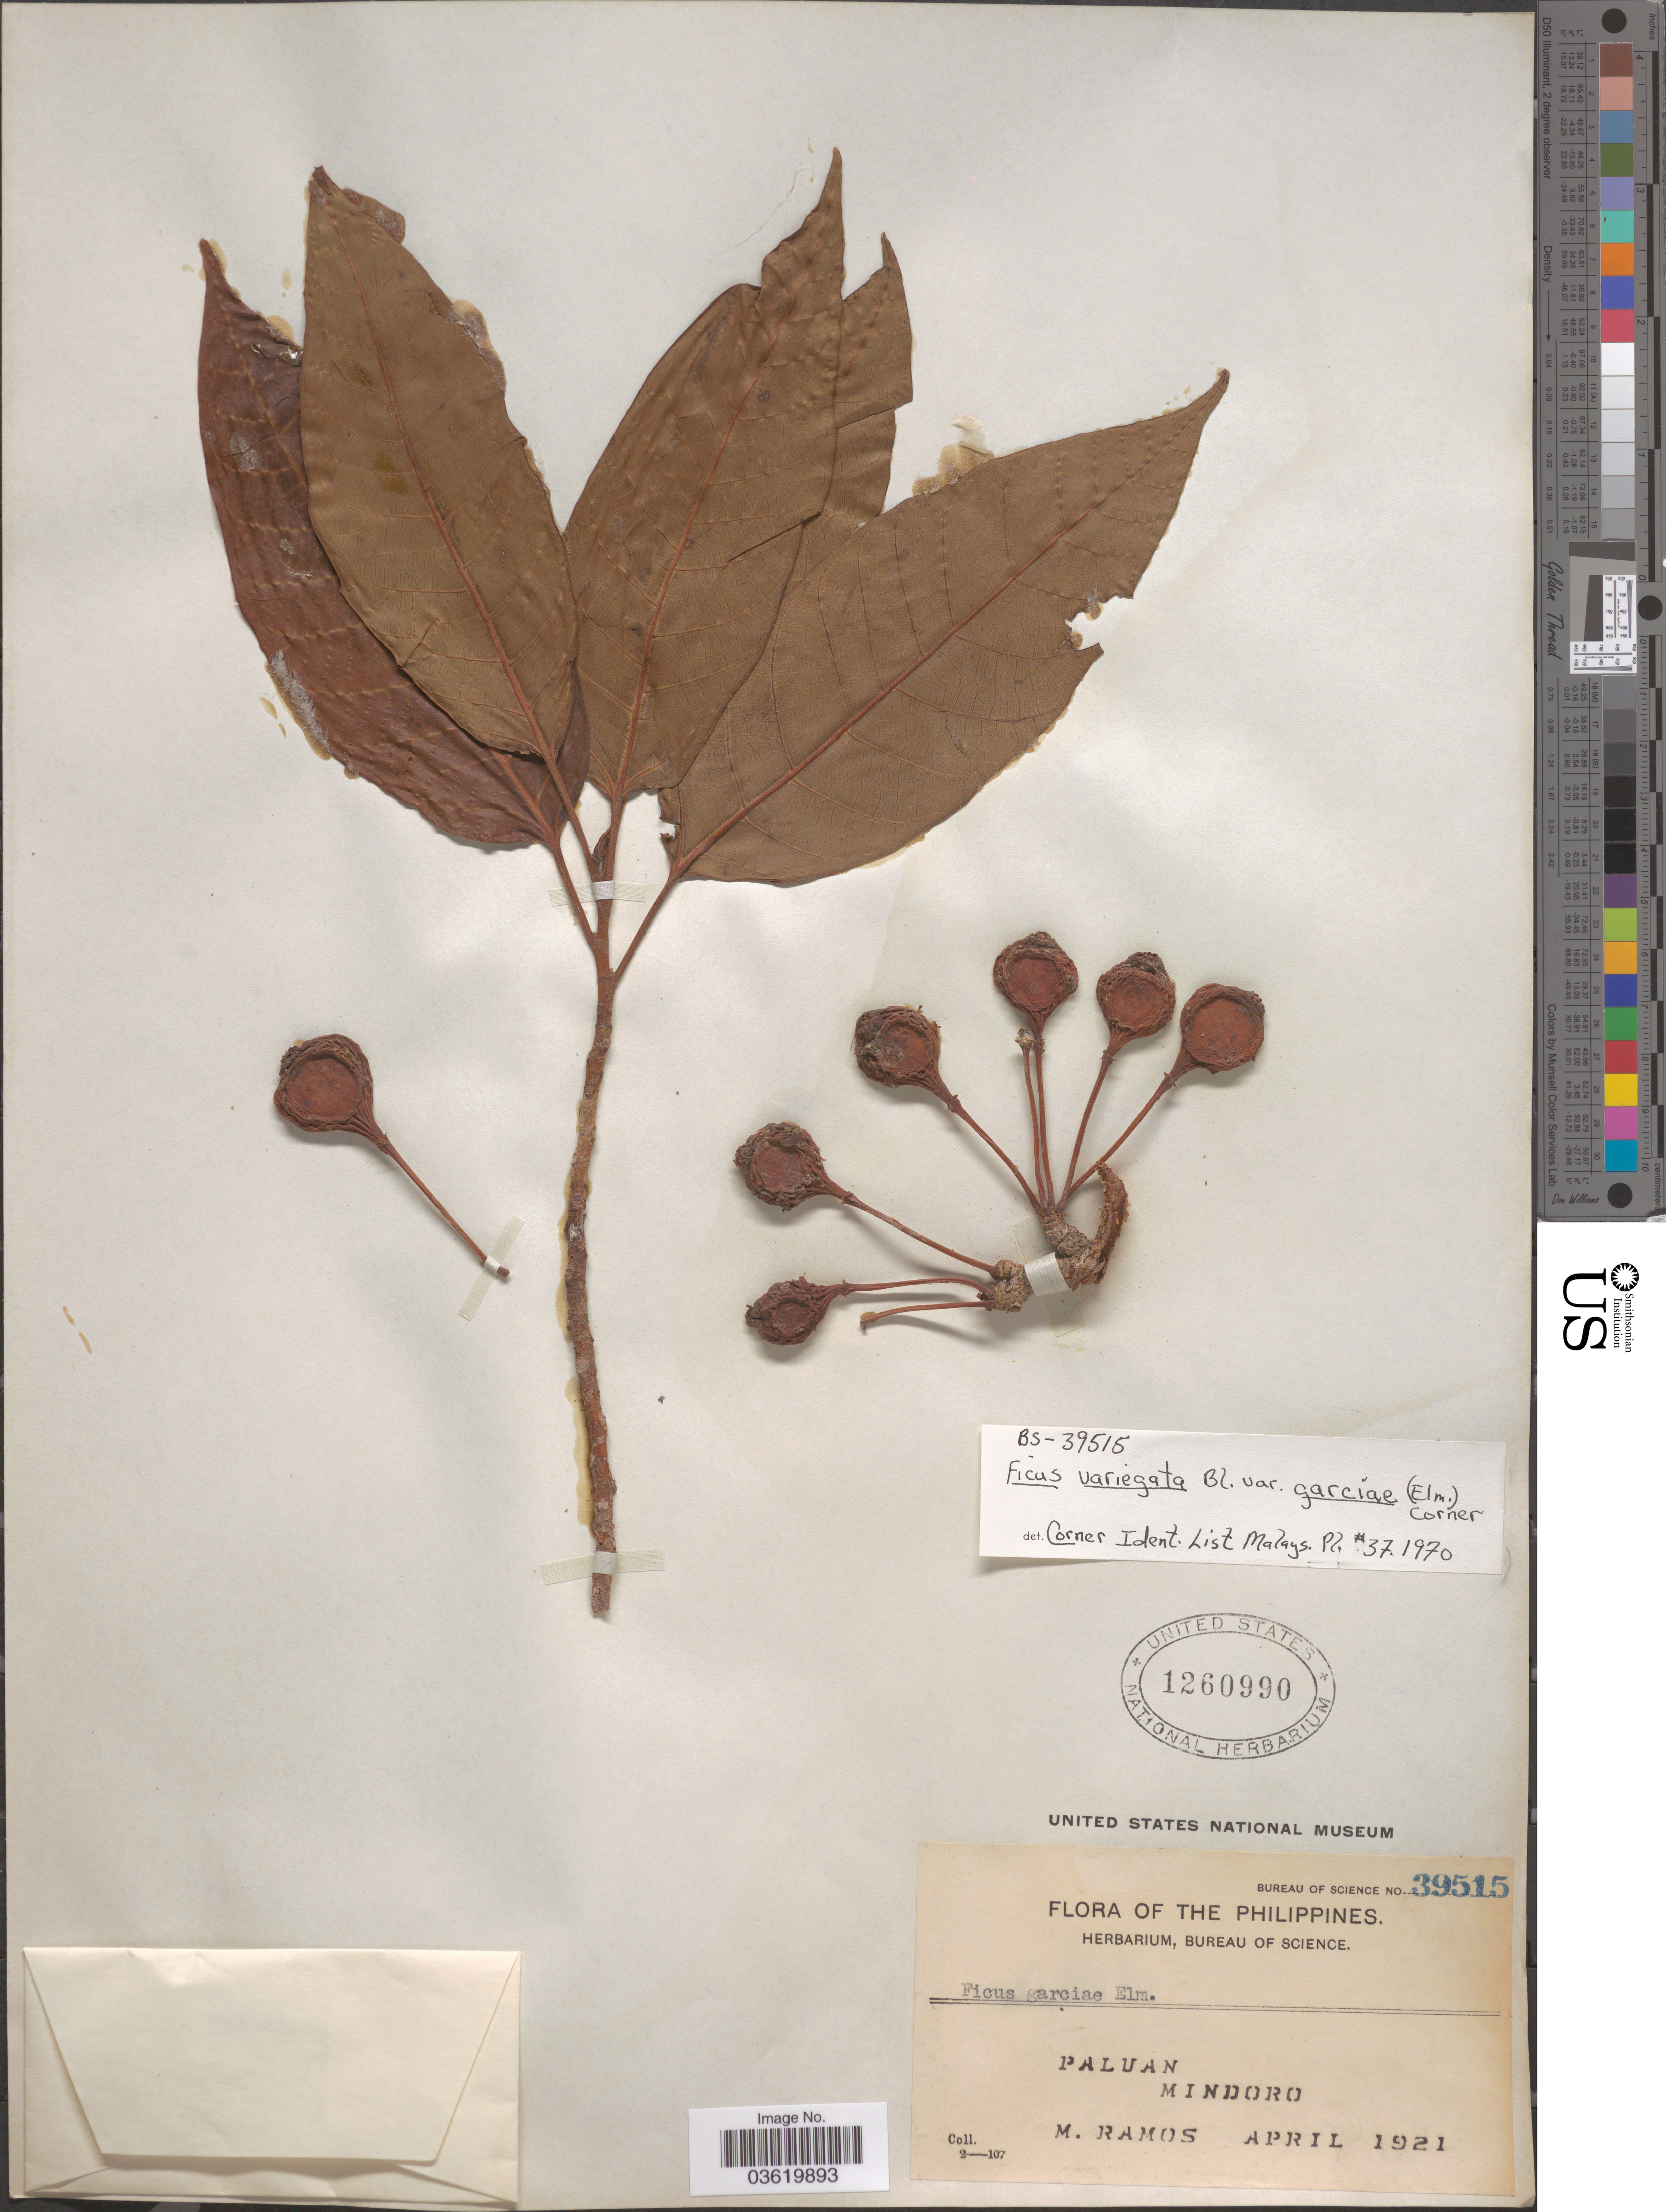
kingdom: Plantae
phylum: Tracheophyta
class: Magnoliopsida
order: Rosales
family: Moraceae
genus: Ficus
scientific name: Ficus variegata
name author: Blume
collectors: M. Ramos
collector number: Bureau of Science 39515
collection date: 1921-04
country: Philippines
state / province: Mimaropa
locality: Paluan, Mindoro.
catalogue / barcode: US 1260990